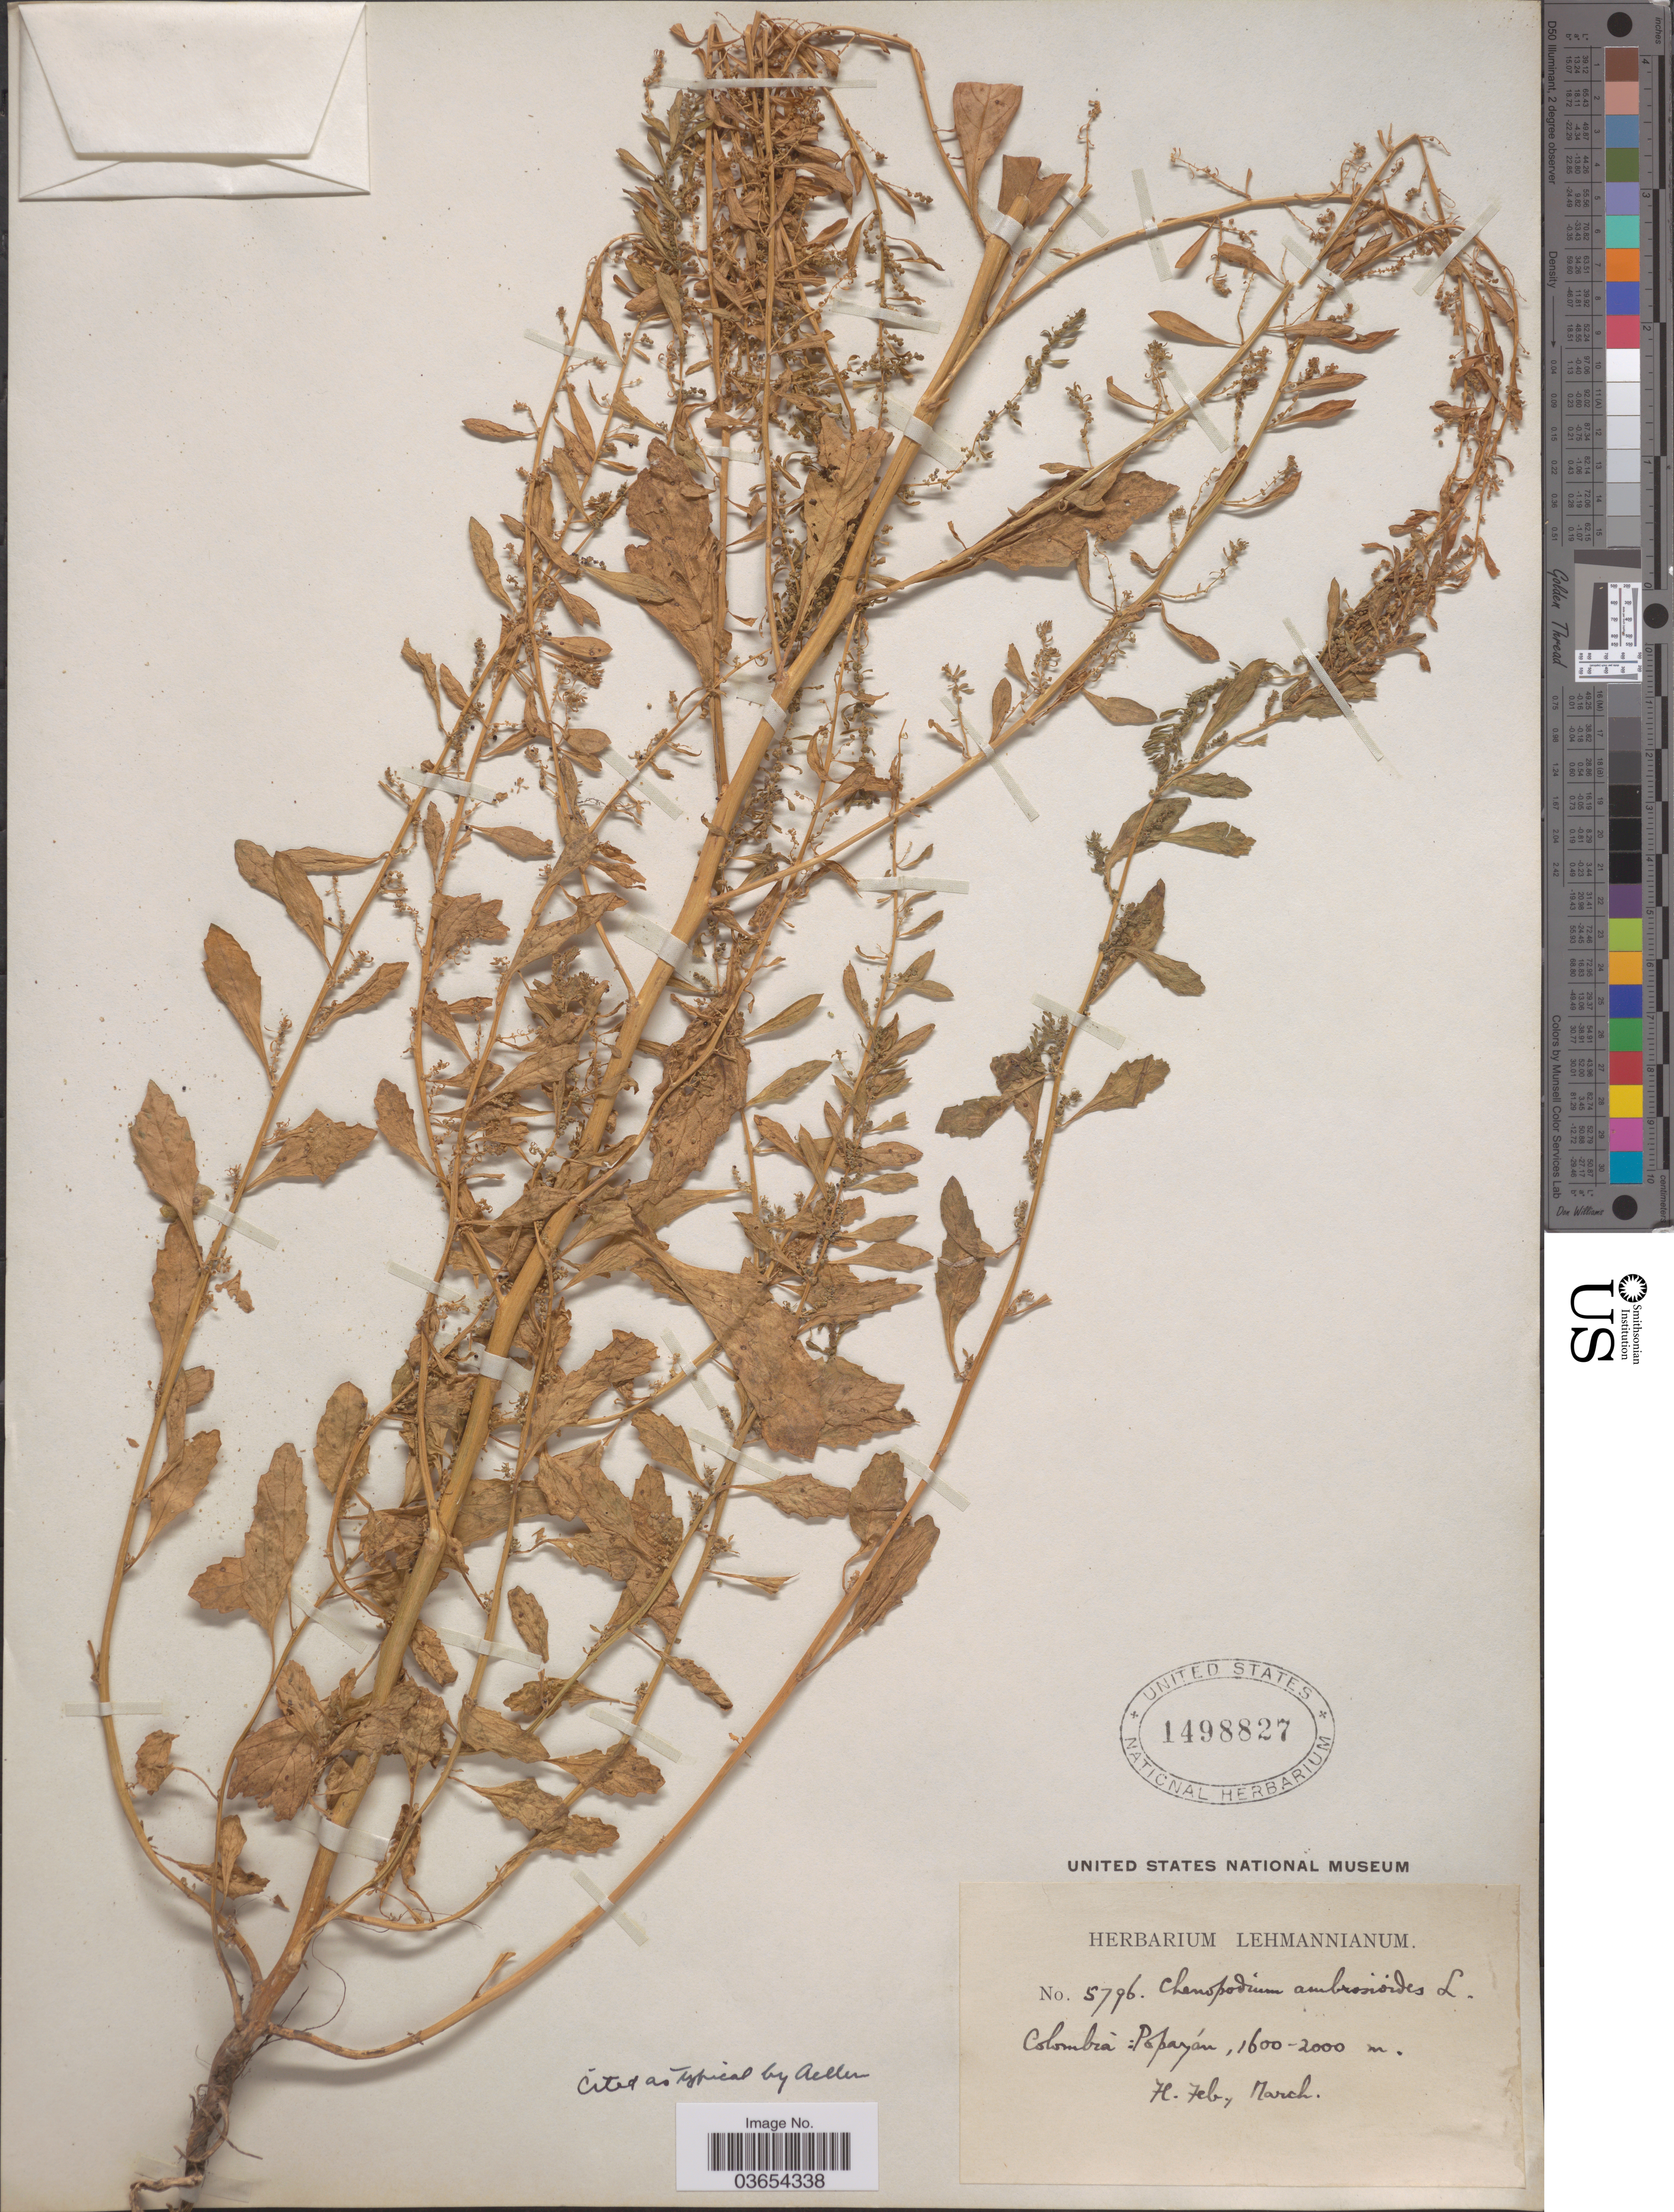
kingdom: Plantae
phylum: Tracheophyta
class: Magnoliopsida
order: Caryophyllales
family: Amaranthaceae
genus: Chenopodium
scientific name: Chenopodium ambrosioides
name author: L.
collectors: ex herb. Lehmannianum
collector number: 5796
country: Colombia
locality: Popayán.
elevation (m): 1600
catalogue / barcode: US 1498827